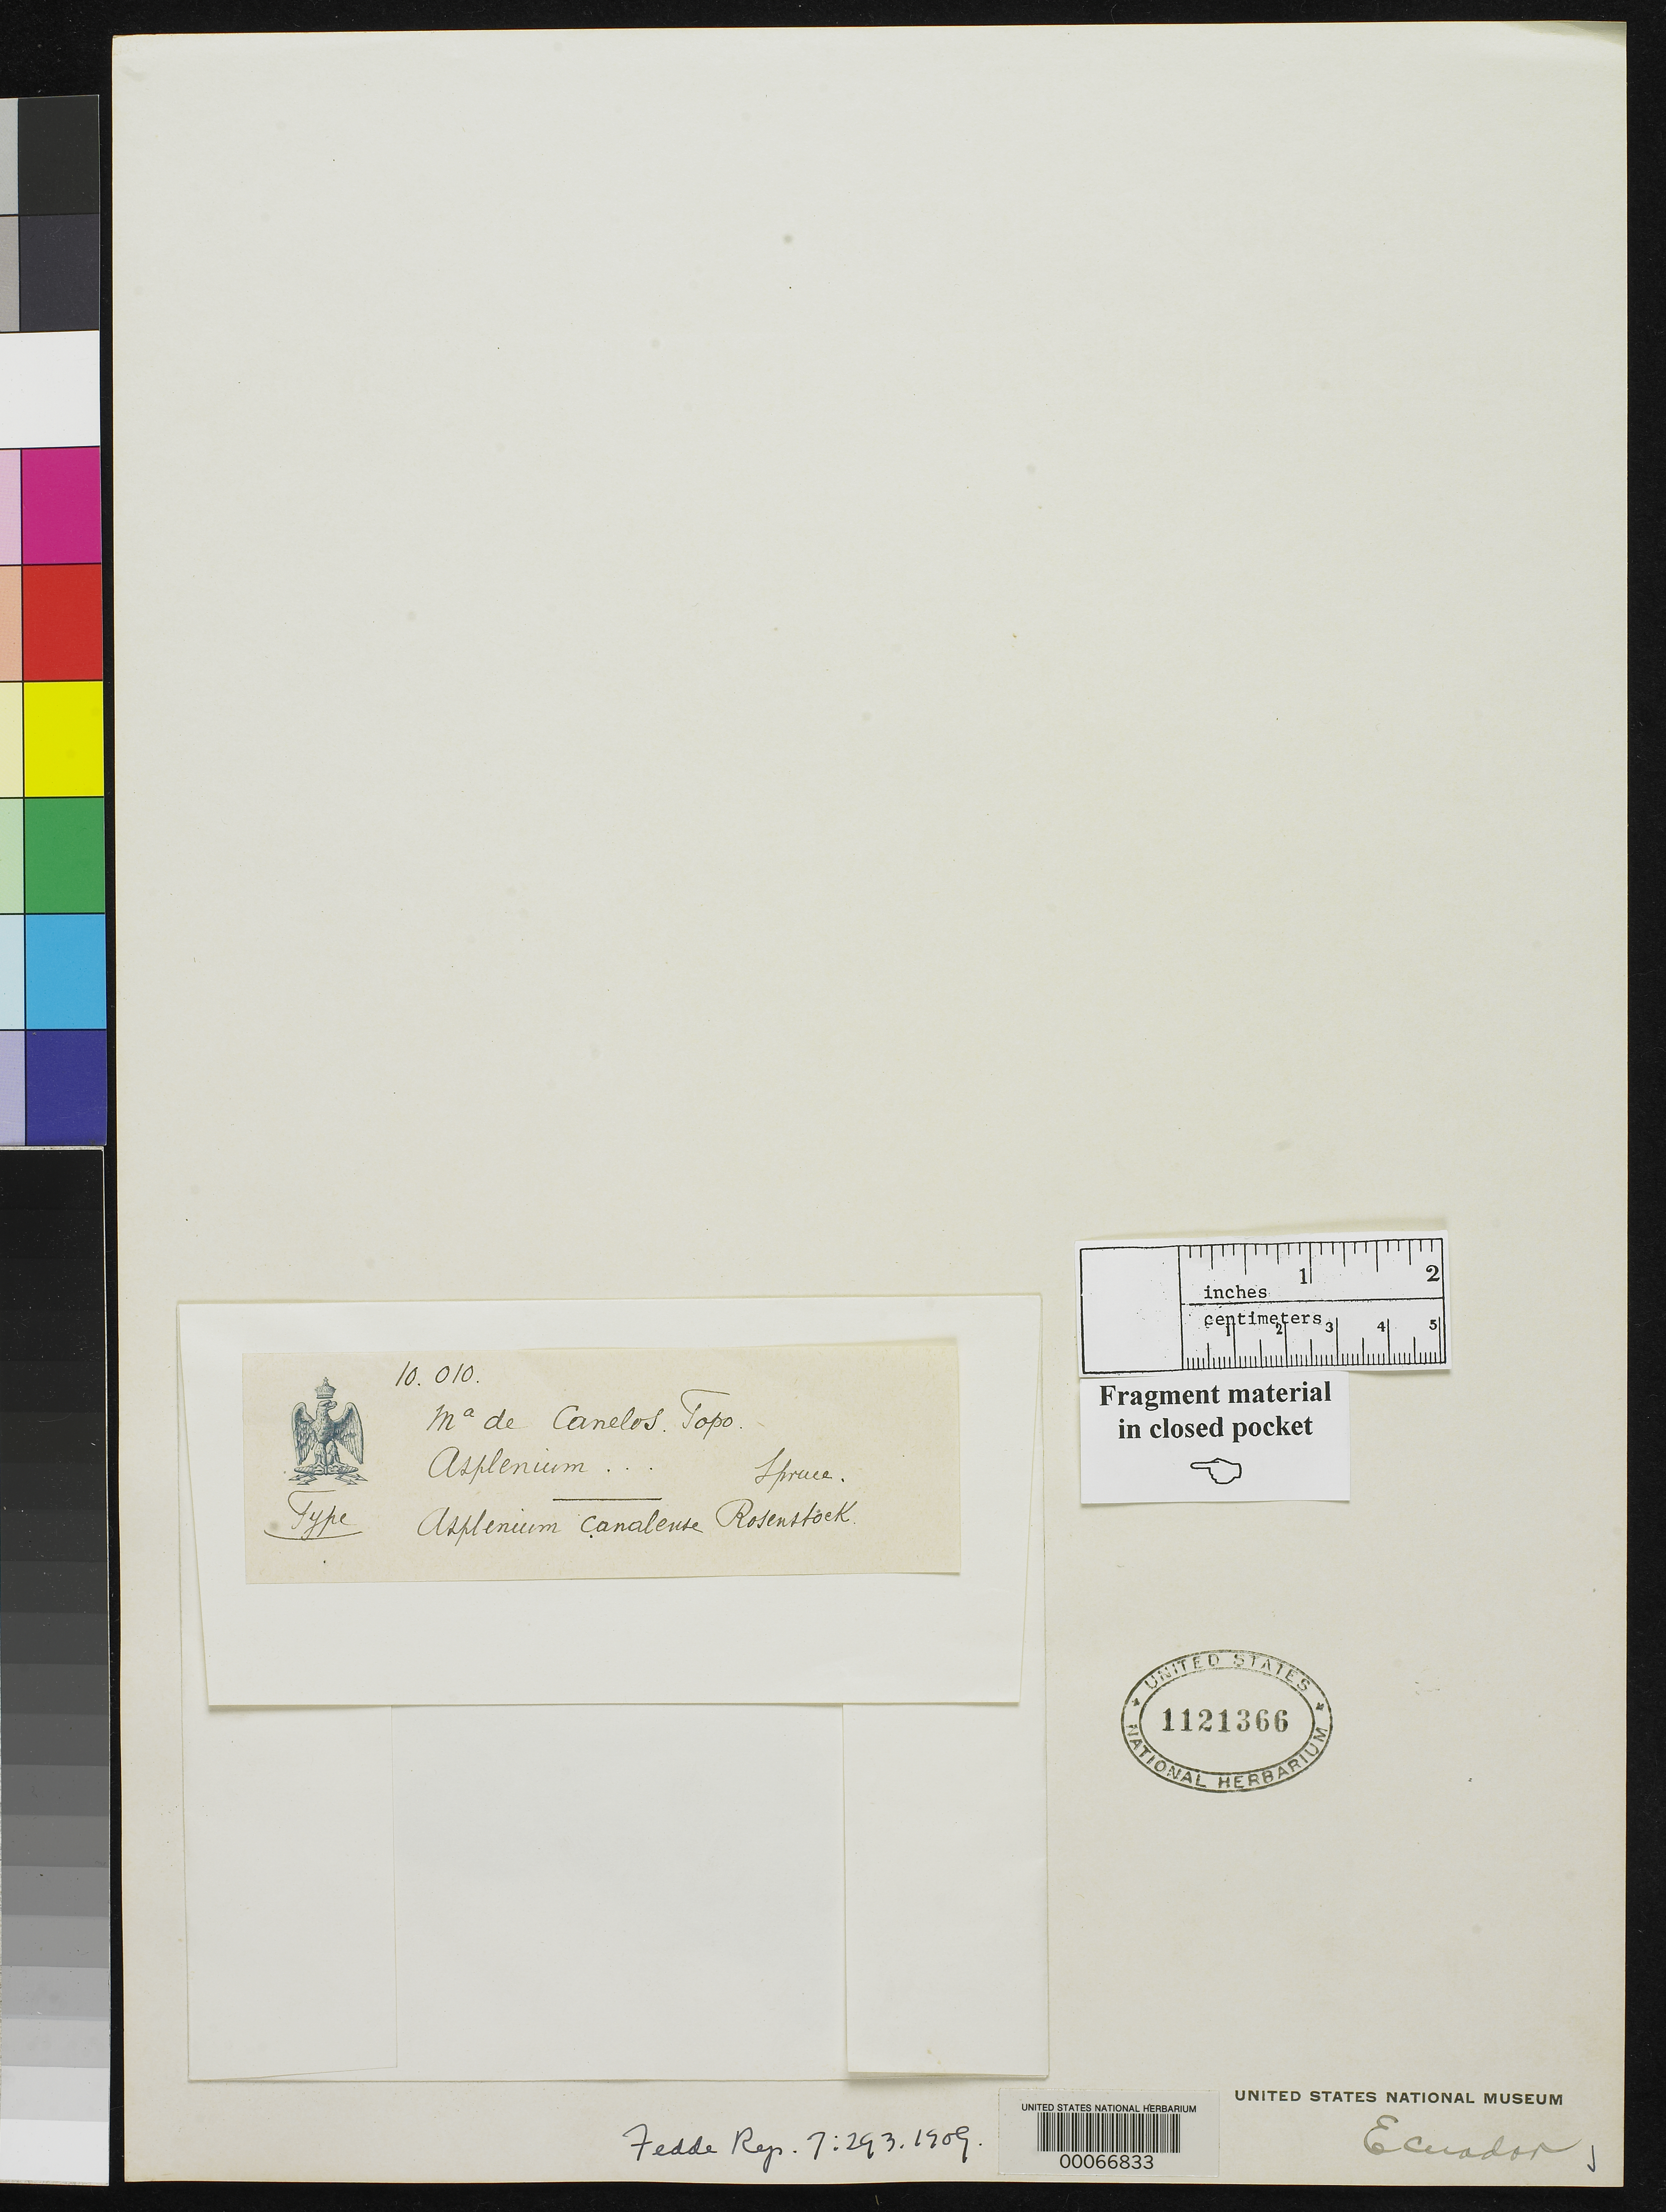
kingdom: Plantae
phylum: Tracheophyta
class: Polypodiopsida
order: Polypodiales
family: Aspleniaceae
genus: Asplenium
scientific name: Asplenium canelense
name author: Rosenst.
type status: Isotype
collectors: R. Spruce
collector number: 10010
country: Peru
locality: Ma de Canelos, Topo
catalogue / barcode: US 1121366